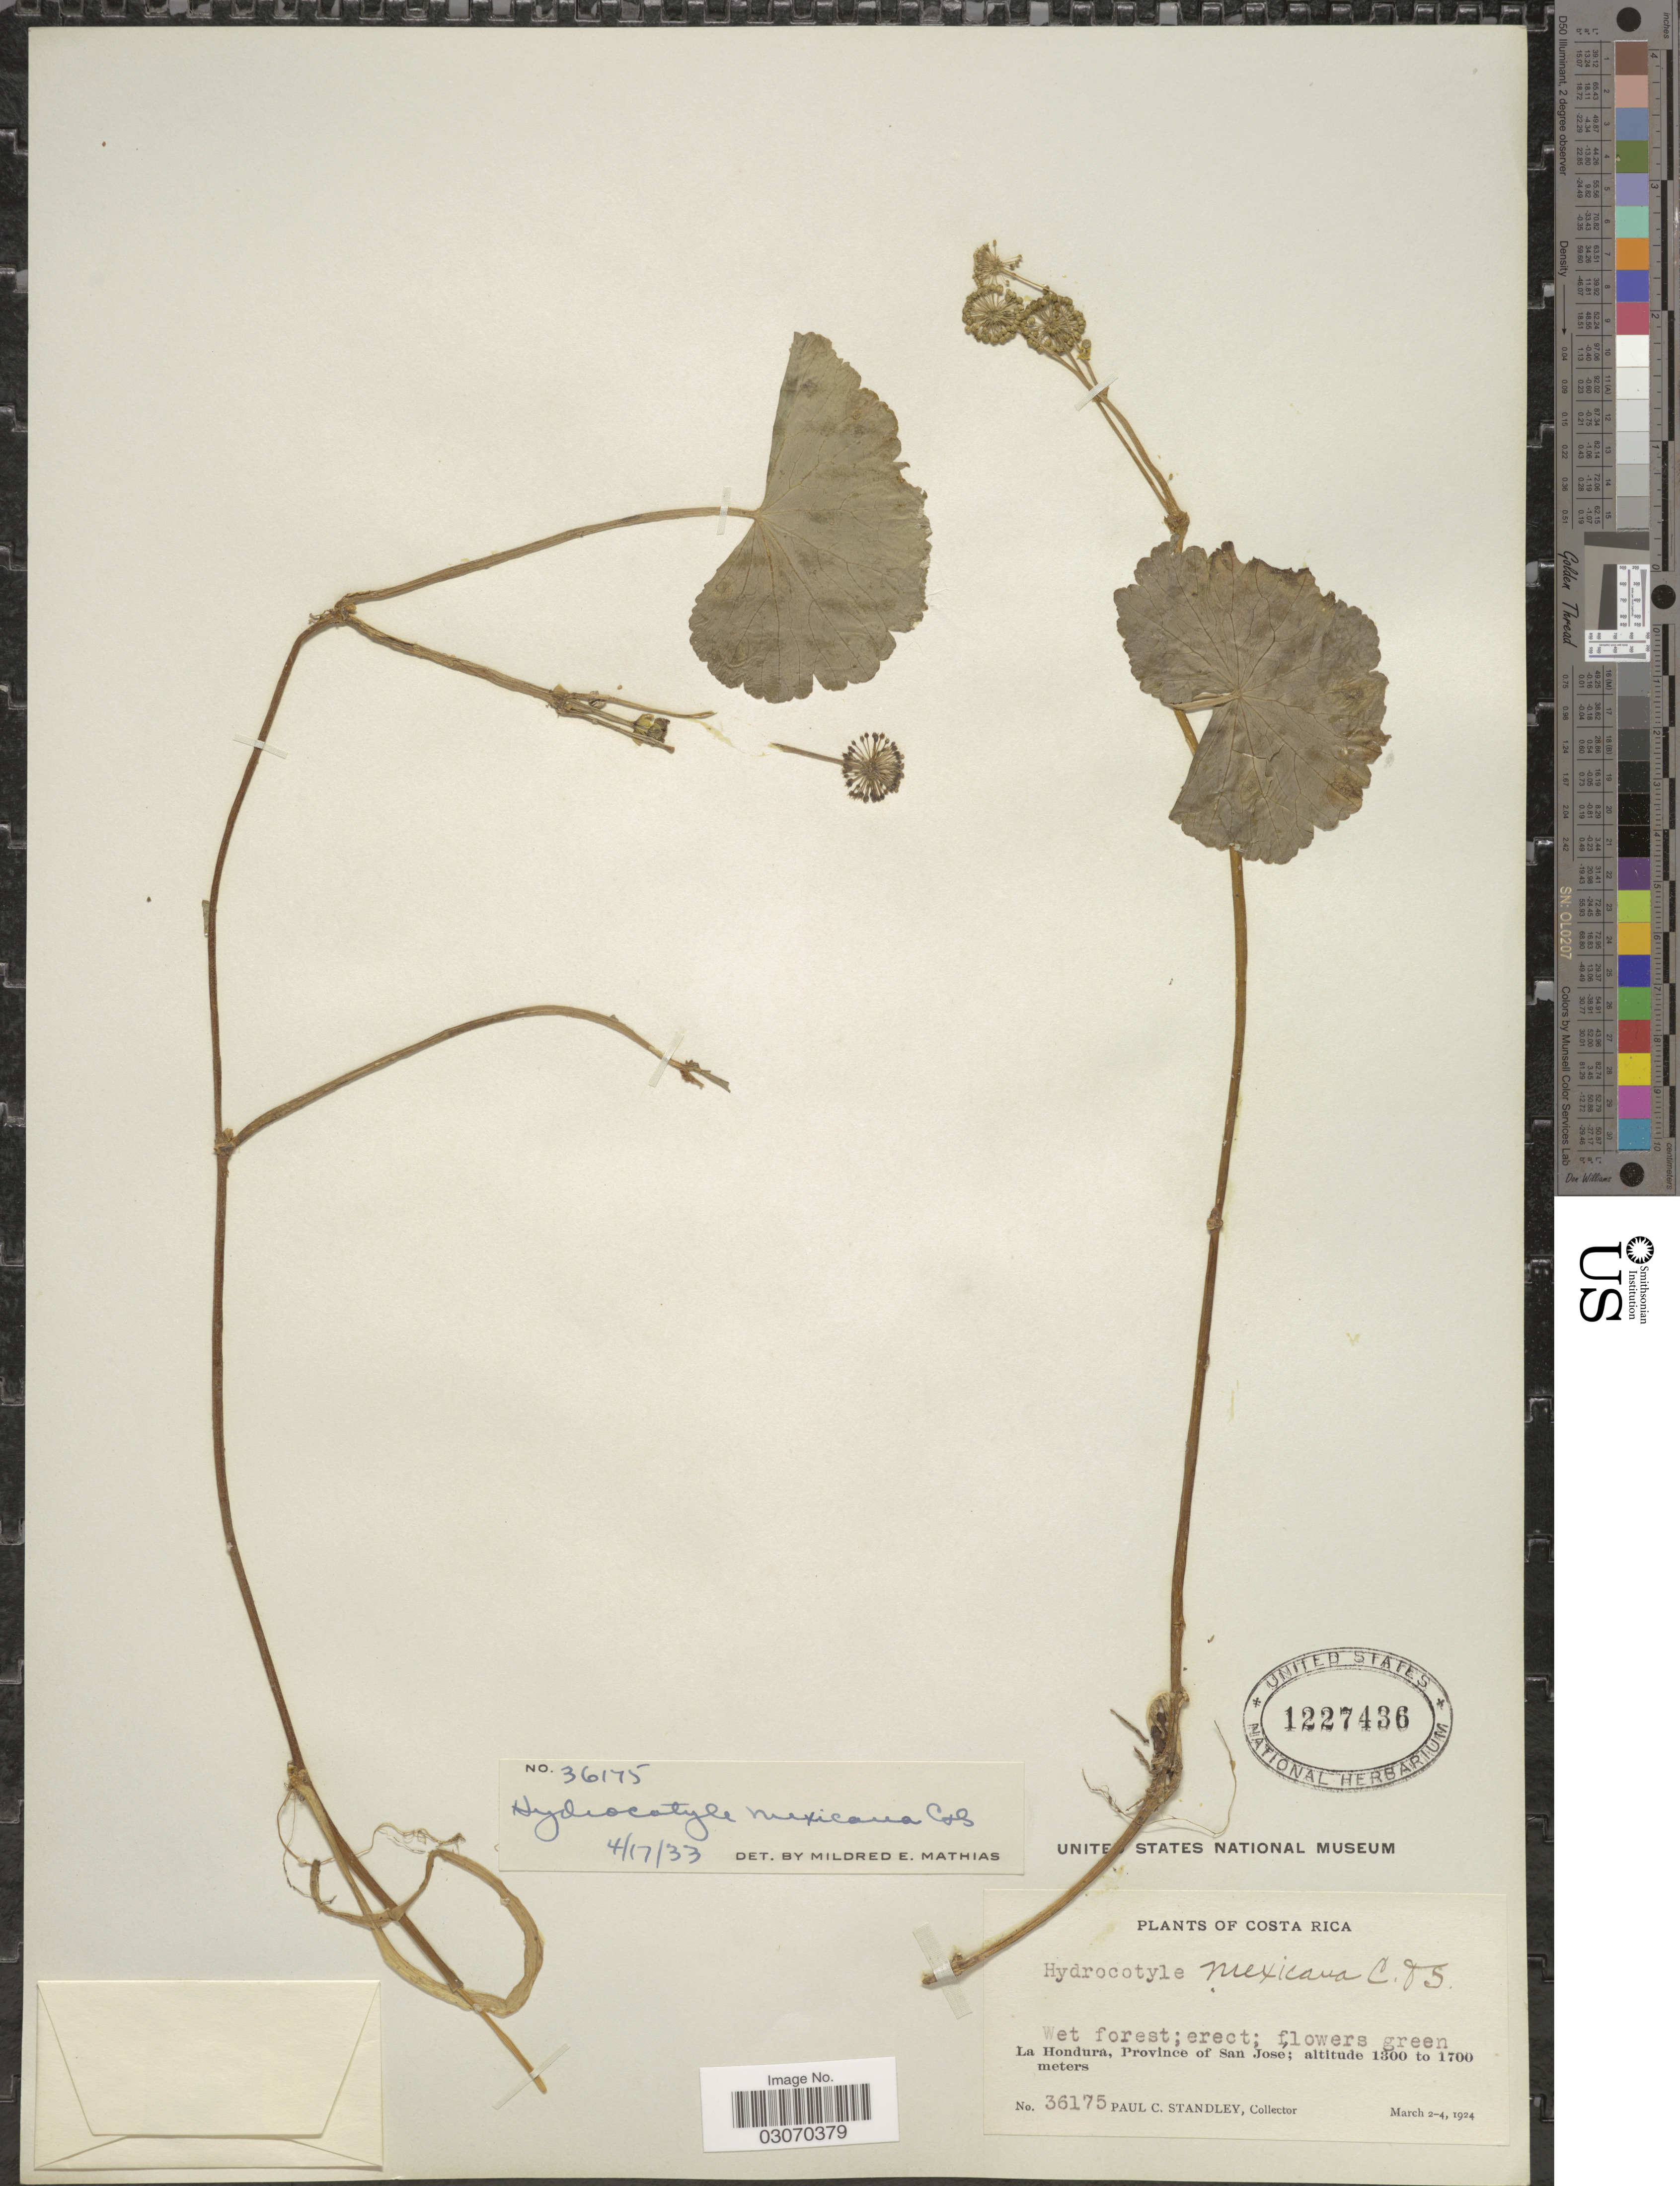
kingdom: Plantae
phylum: Tracheophyta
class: Magnoliopsida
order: Apiales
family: Araliaceae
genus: Hydrocotyle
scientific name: Hydrocotyle mexicana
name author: Schltdl. & Cham.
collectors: P. C. Standley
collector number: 36175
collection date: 1924-03-02/1924-03-04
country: Costa Rica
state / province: San José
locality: La Hondura.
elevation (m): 1300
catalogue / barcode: US 1227436